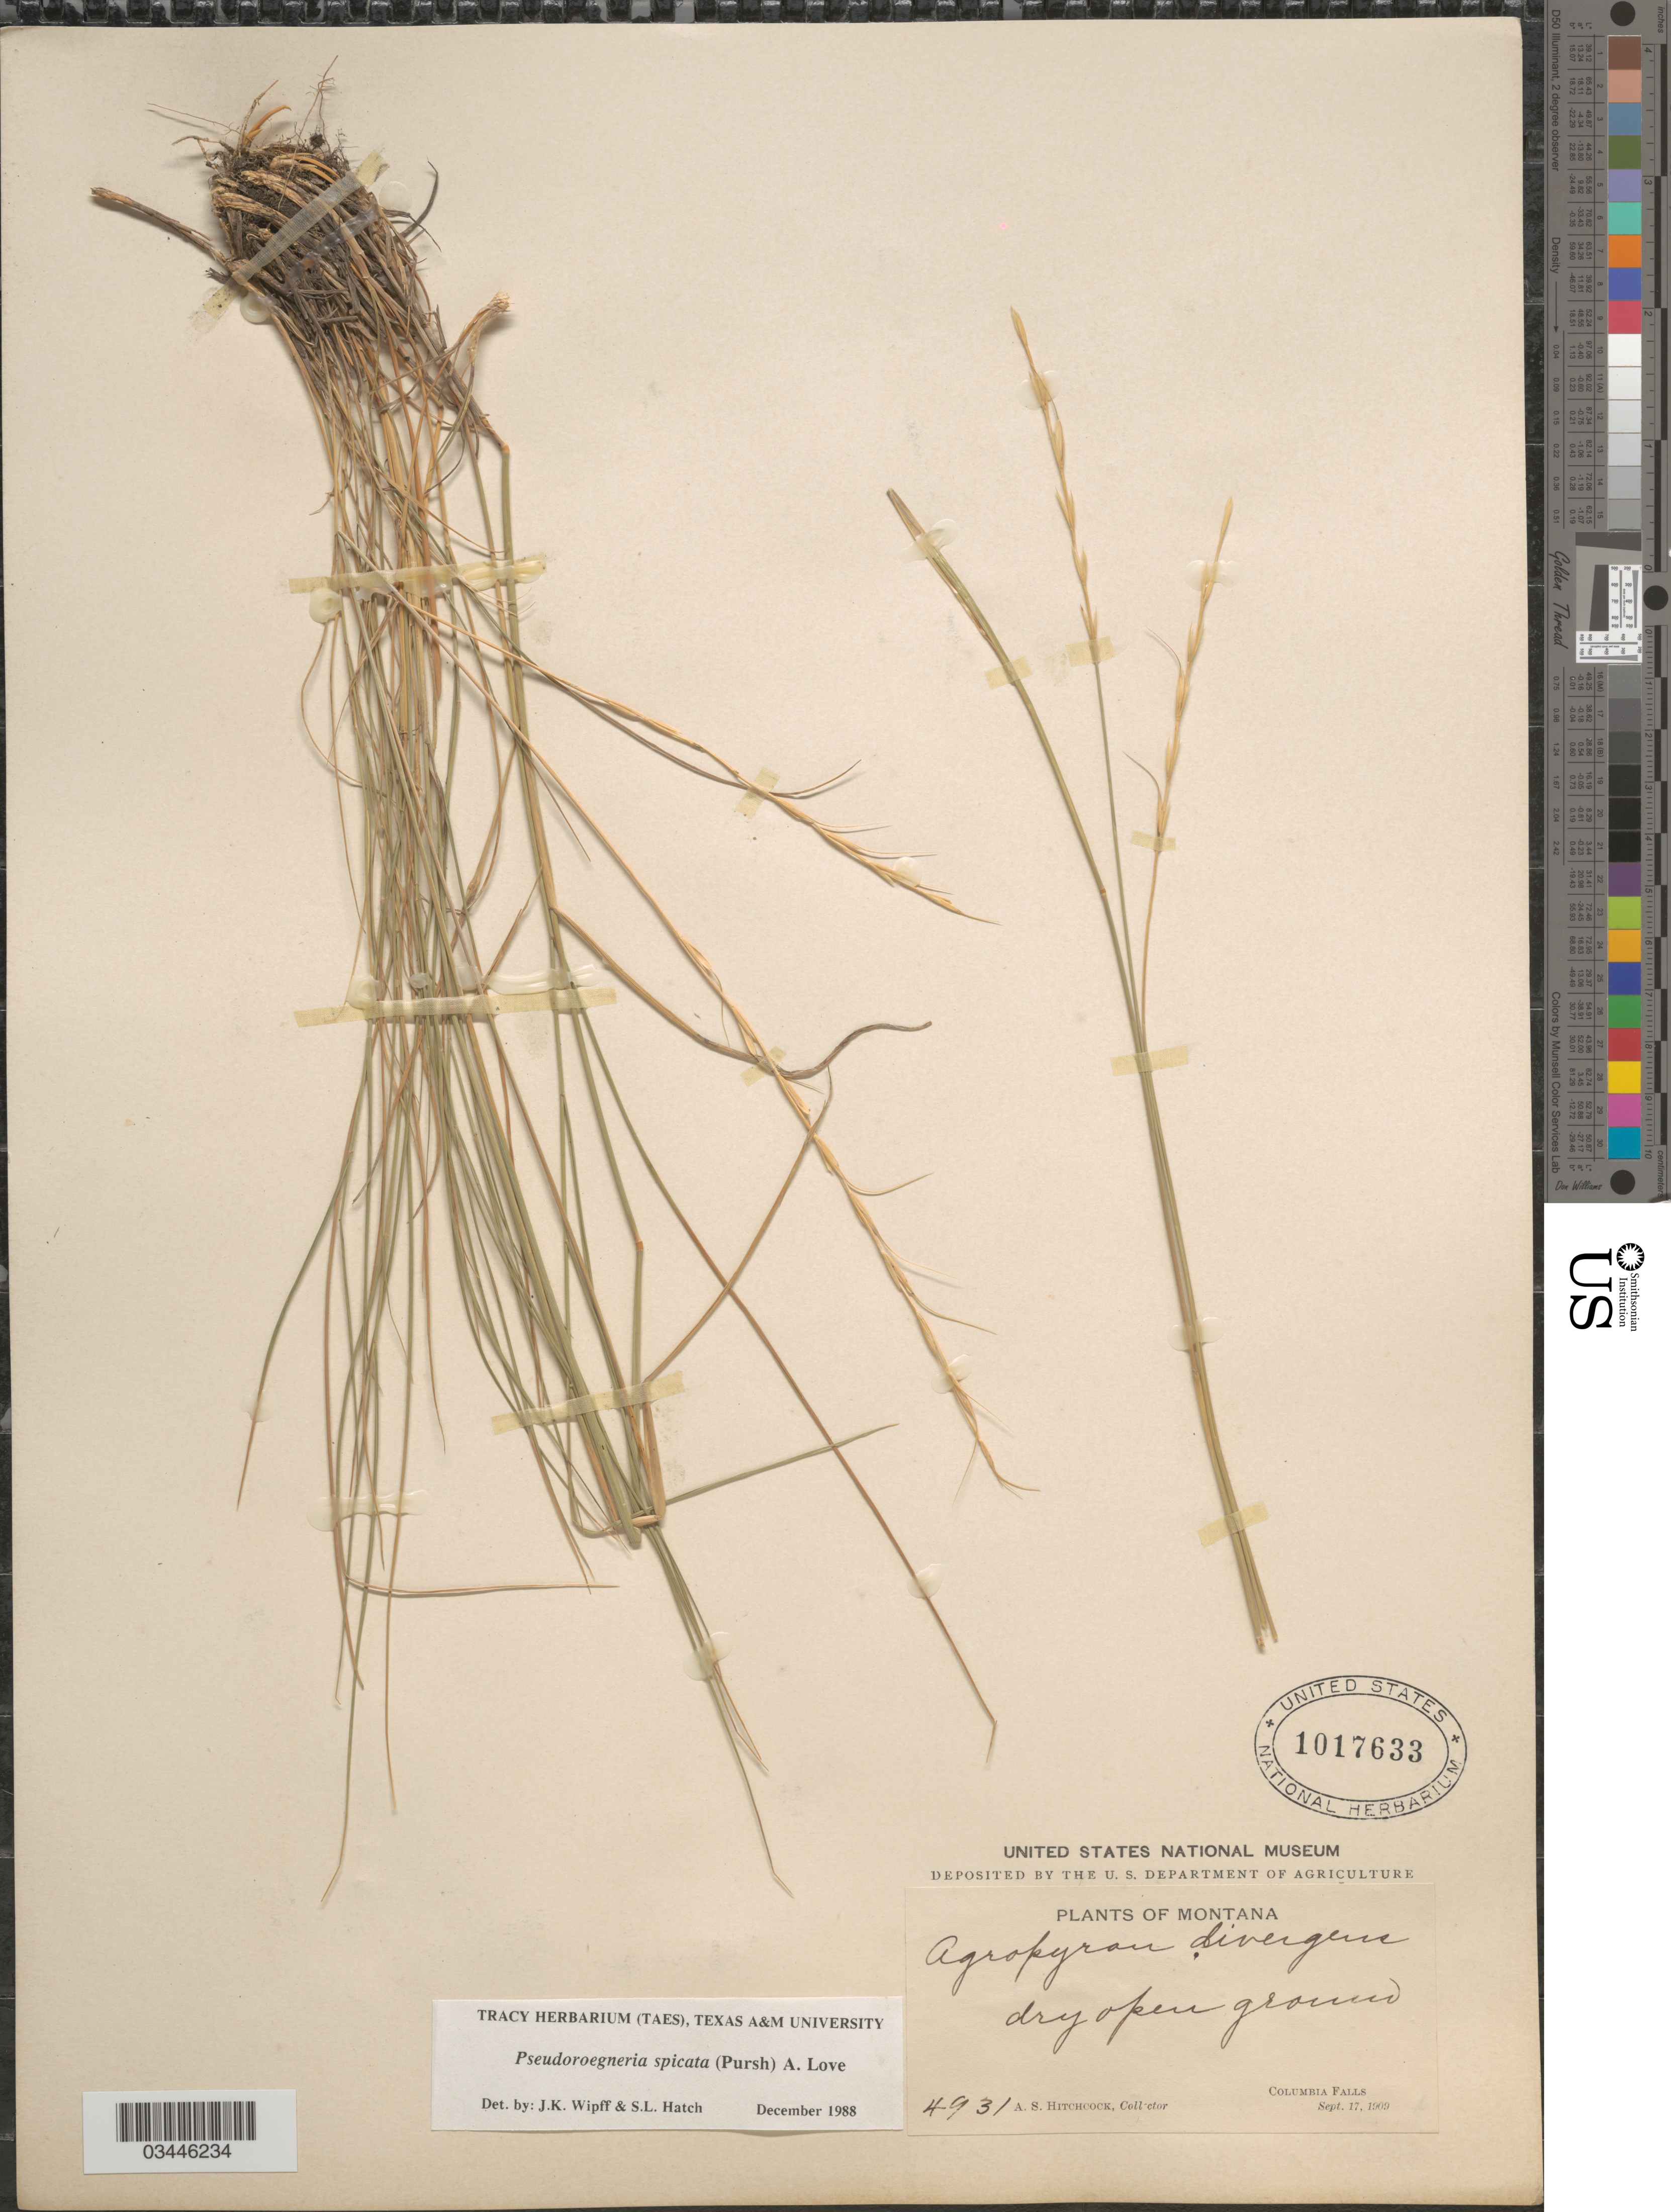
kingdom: Plantae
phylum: Tracheophyta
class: Liliopsida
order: Poales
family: Poaceae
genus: Pseudoroegneria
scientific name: Pseudoroegneria spicata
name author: (Pursh) Á. Löve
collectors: A. S. Hitchcock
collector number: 4931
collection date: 1909-09-17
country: United States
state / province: Montana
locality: Dry open ground. Columbia Falls.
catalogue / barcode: US 1017633